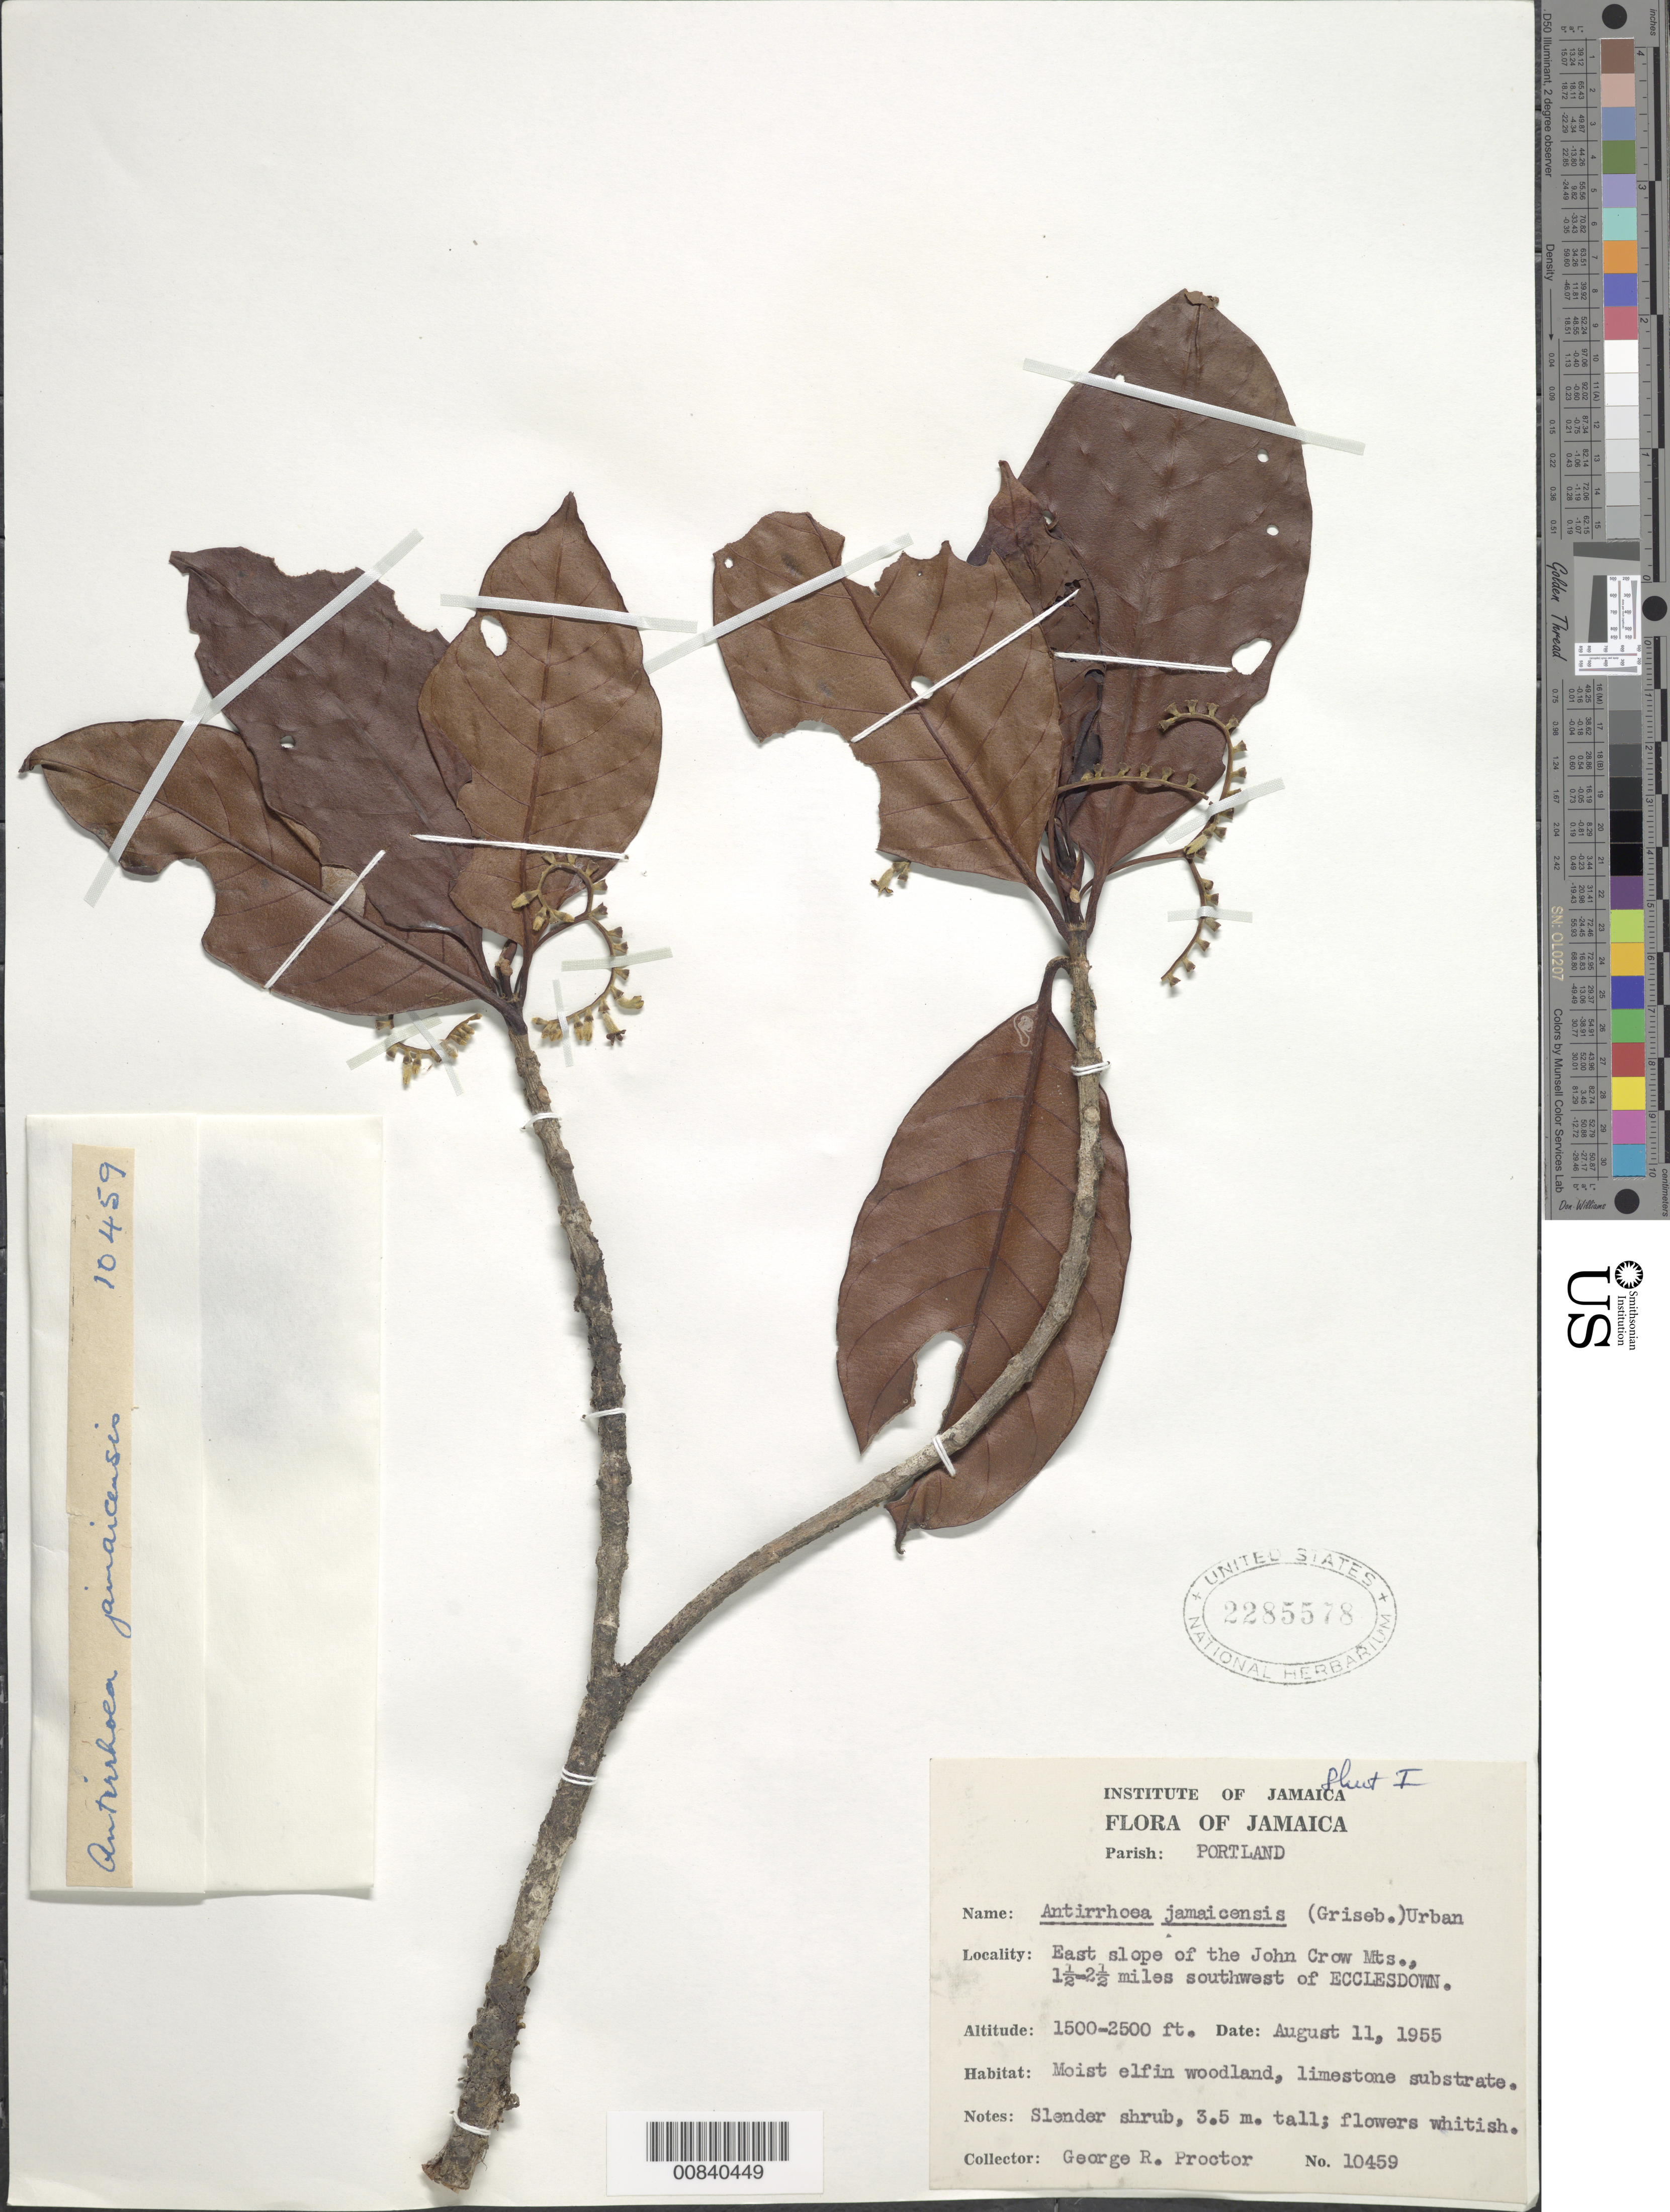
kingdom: Plantae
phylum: Tracheophyta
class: Magnoliopsida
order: Gentianales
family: Rubiaceae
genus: Stenostomum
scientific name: Stenostomum jamaicense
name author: (Urb.) Borhidi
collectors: G. R. Proctor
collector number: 10459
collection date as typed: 11 Aug 1955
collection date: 1955-08-11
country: Jamaica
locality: East slope of John Crow Mts., 1.5-2.5 miles SW of Ecclesdown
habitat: Moist elfin woodland, limestone substrate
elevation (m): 457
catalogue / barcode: US 2285578